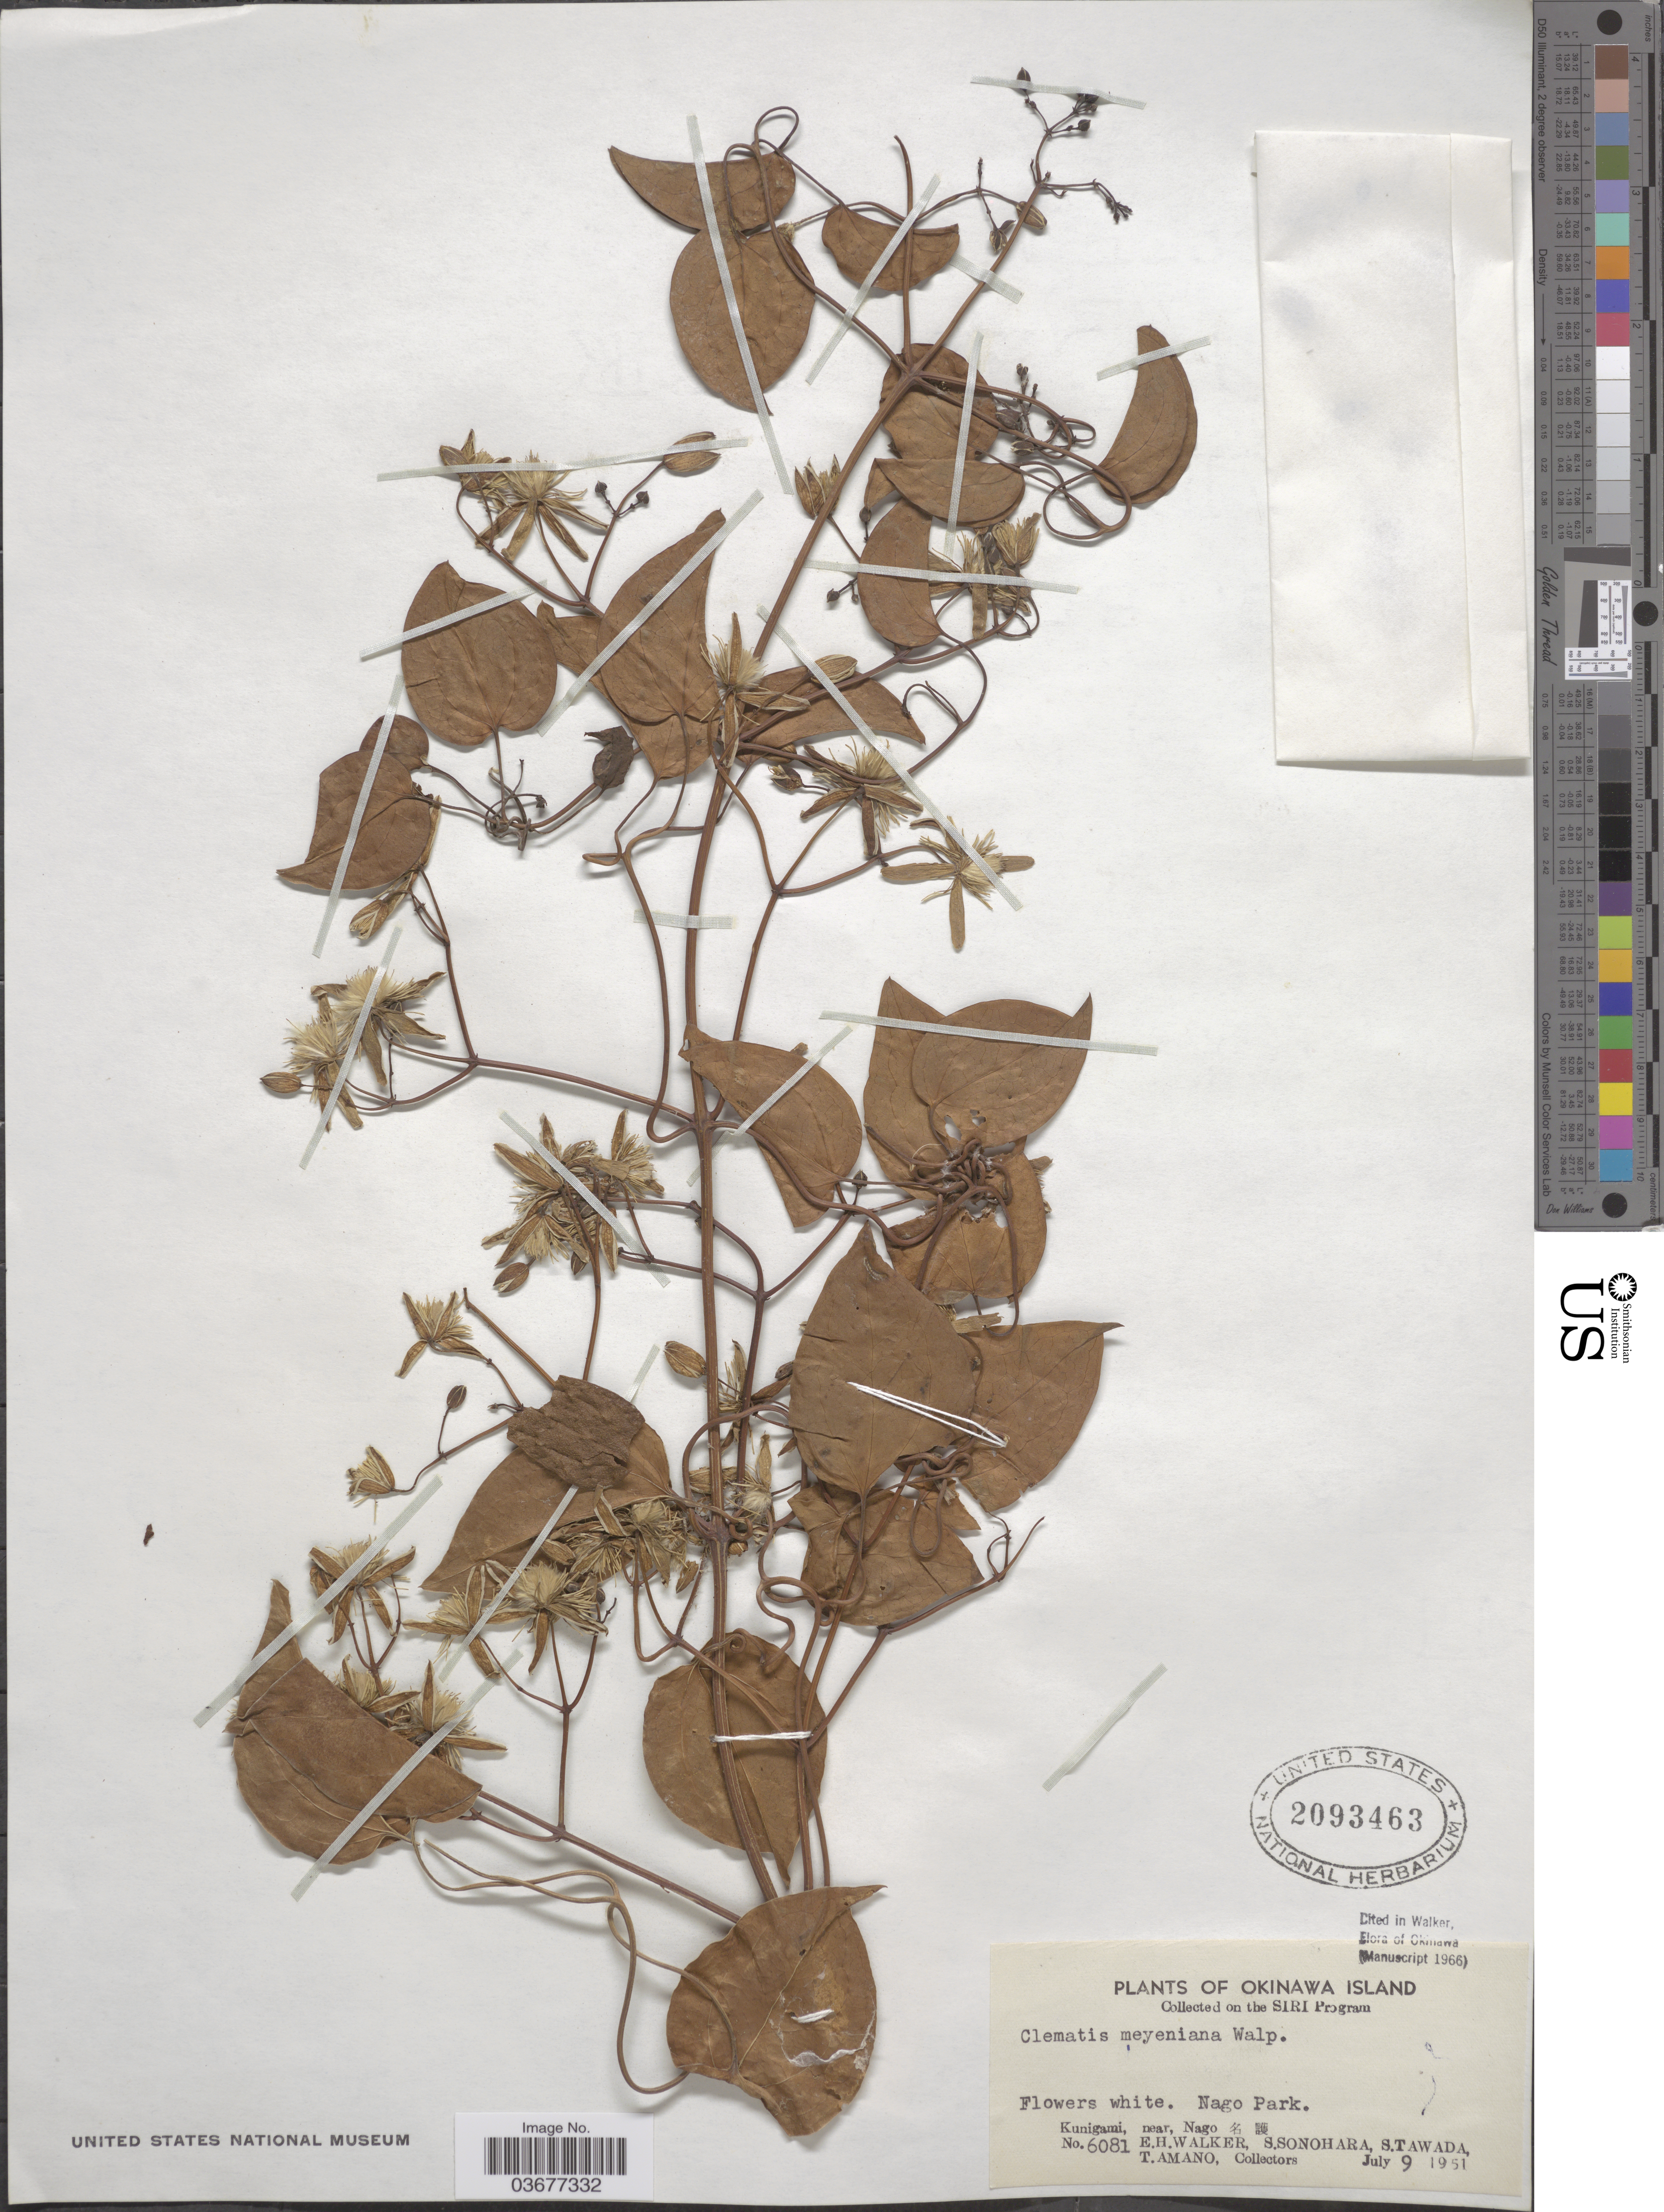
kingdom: Plantae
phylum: Tracheophyta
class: Magnoliopsida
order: Ranunculales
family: Ranunculaceae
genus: Clematis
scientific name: Clematis meyeniana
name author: Walp.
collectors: E. H. Walker, S. Sonohara, S. Tawada & T. Amano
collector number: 6081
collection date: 1951-07-09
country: Japan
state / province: Okinawa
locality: Okinawa Island. Nago Park. Kunigami, near, Nago X.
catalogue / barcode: US 2093463